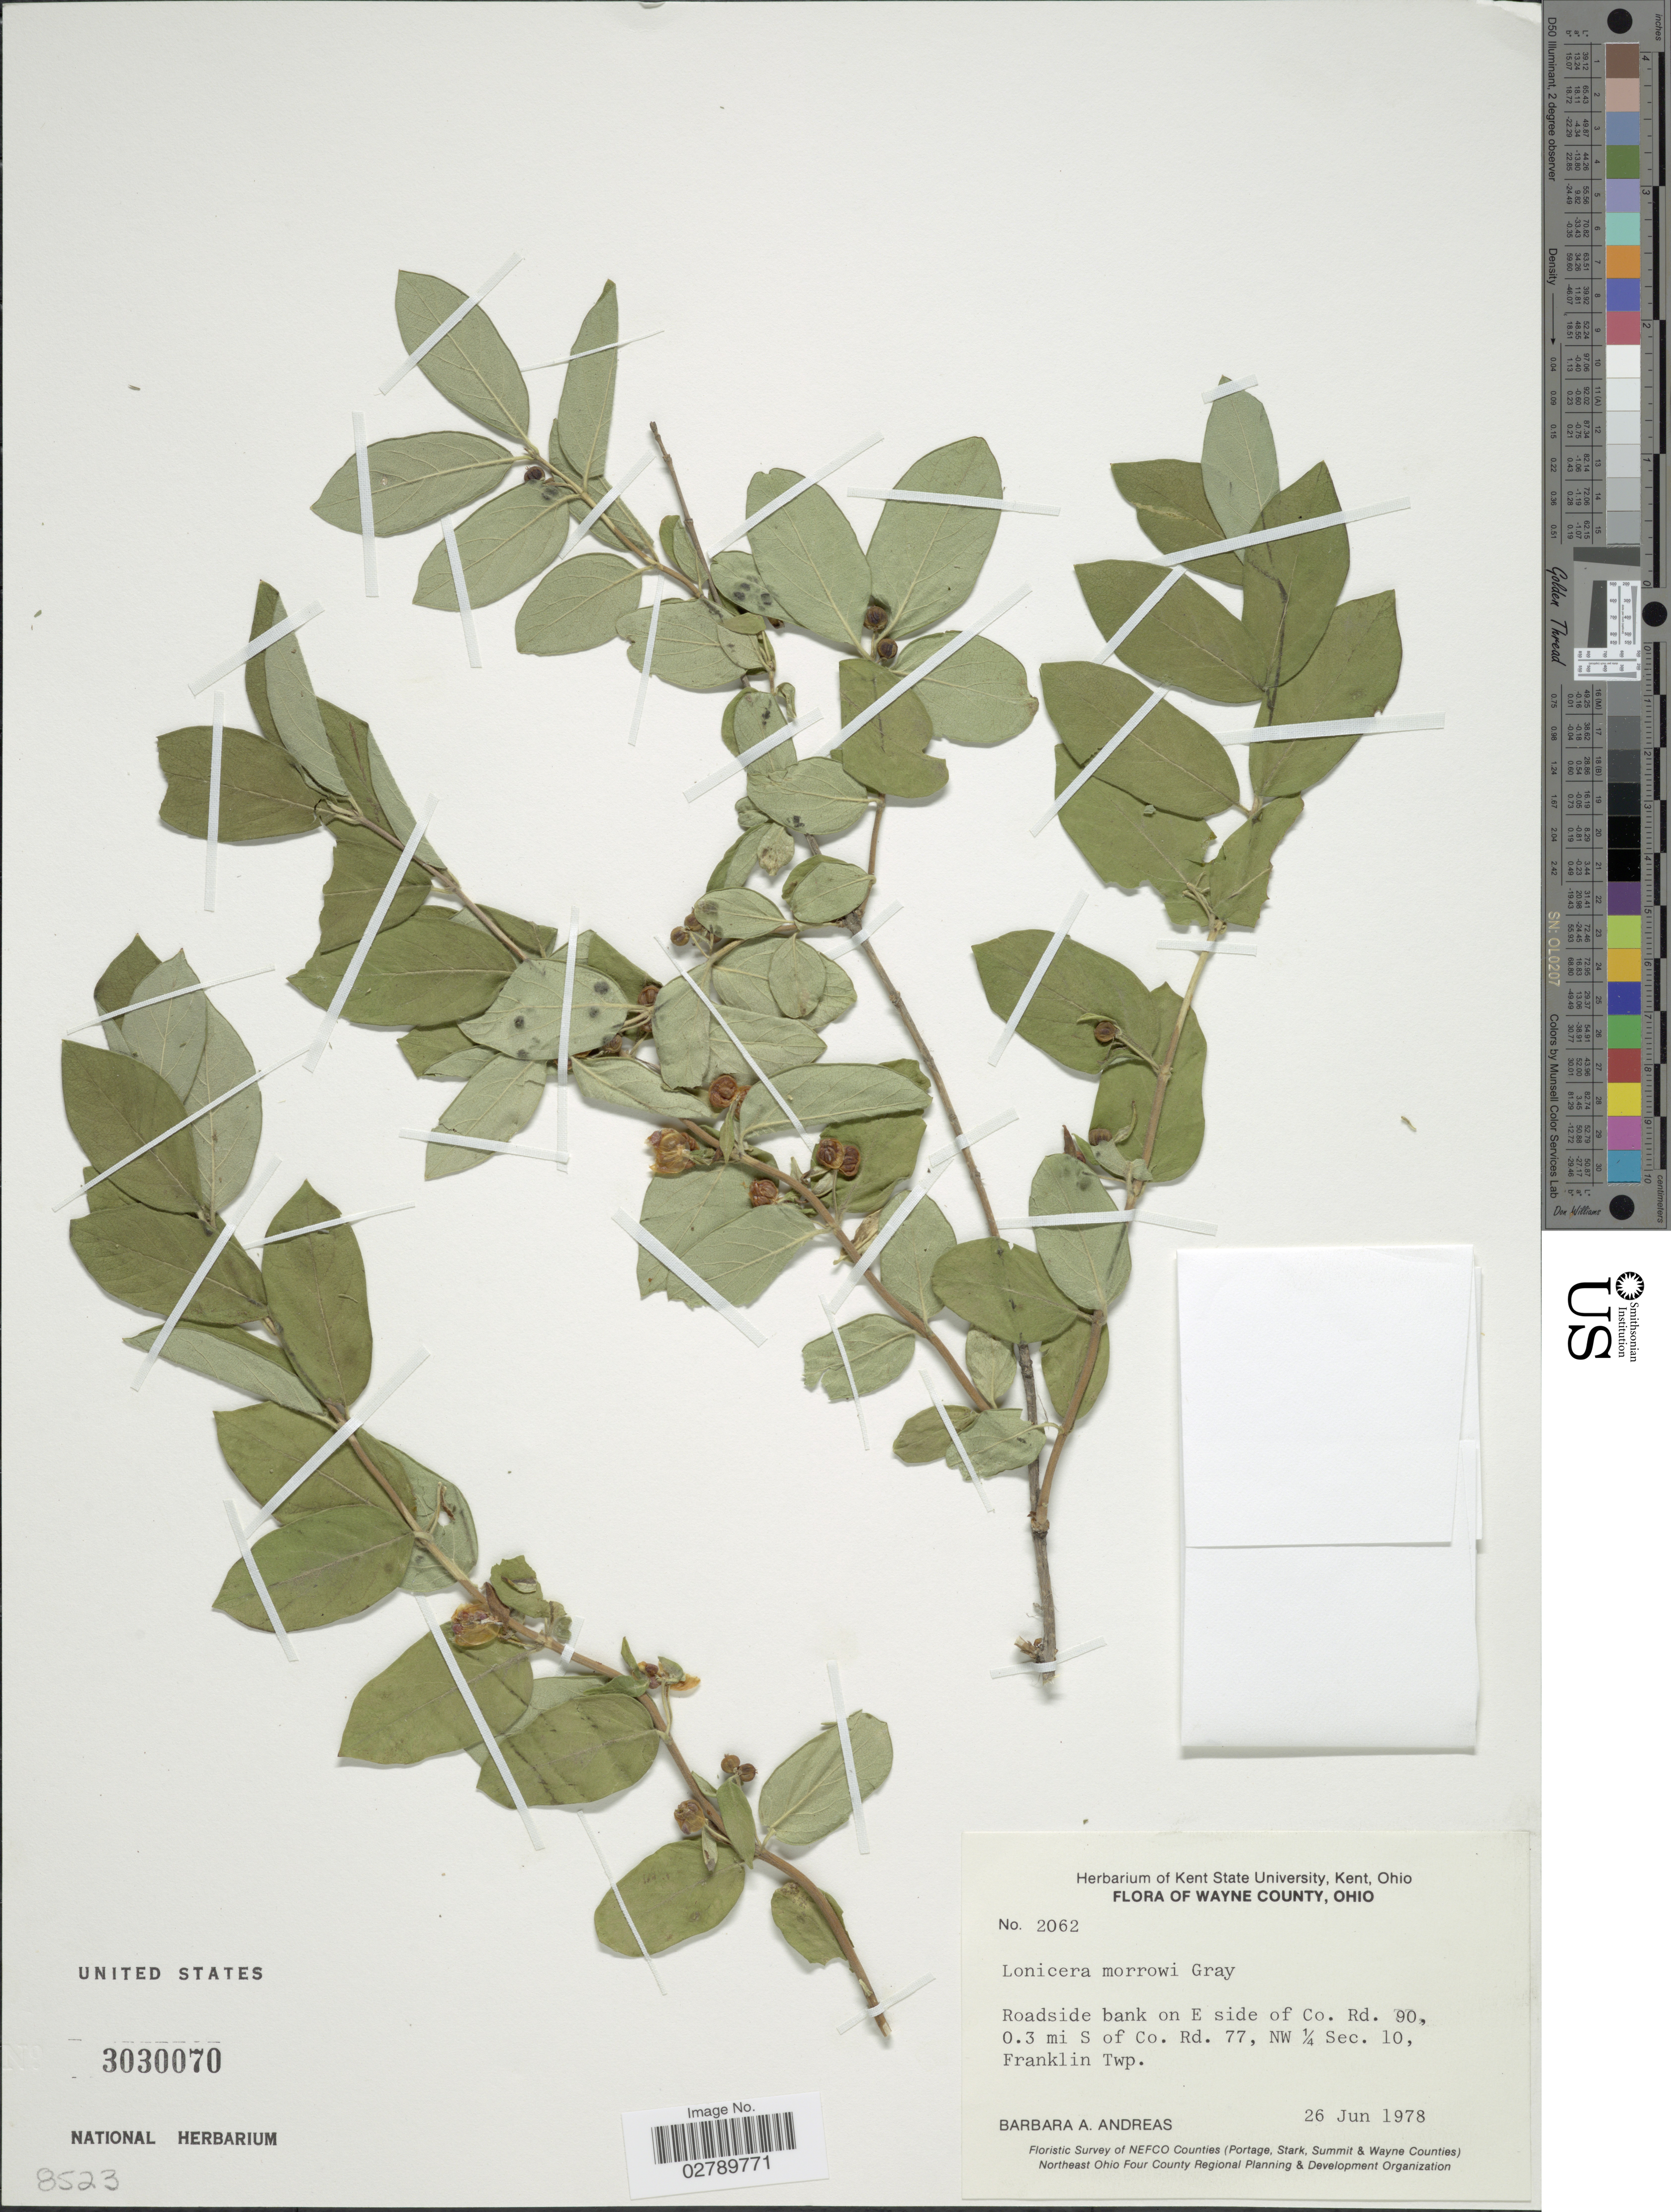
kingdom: Plantae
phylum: Tracheophyta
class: Magnoliopsida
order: Dipsacales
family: Caprifoliaceae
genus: Lonicera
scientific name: Lonicera morrowii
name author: A. Gray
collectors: B. A. Andreas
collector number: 2062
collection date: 1978-06-26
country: United States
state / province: Ohio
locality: Wayne County. Roadside bank on E side of Co. Rd. 90, 0.3 mi S of Co. Rd. 77, NW ¼ Sec. 10, Franklin Twp.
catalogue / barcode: US 3030070